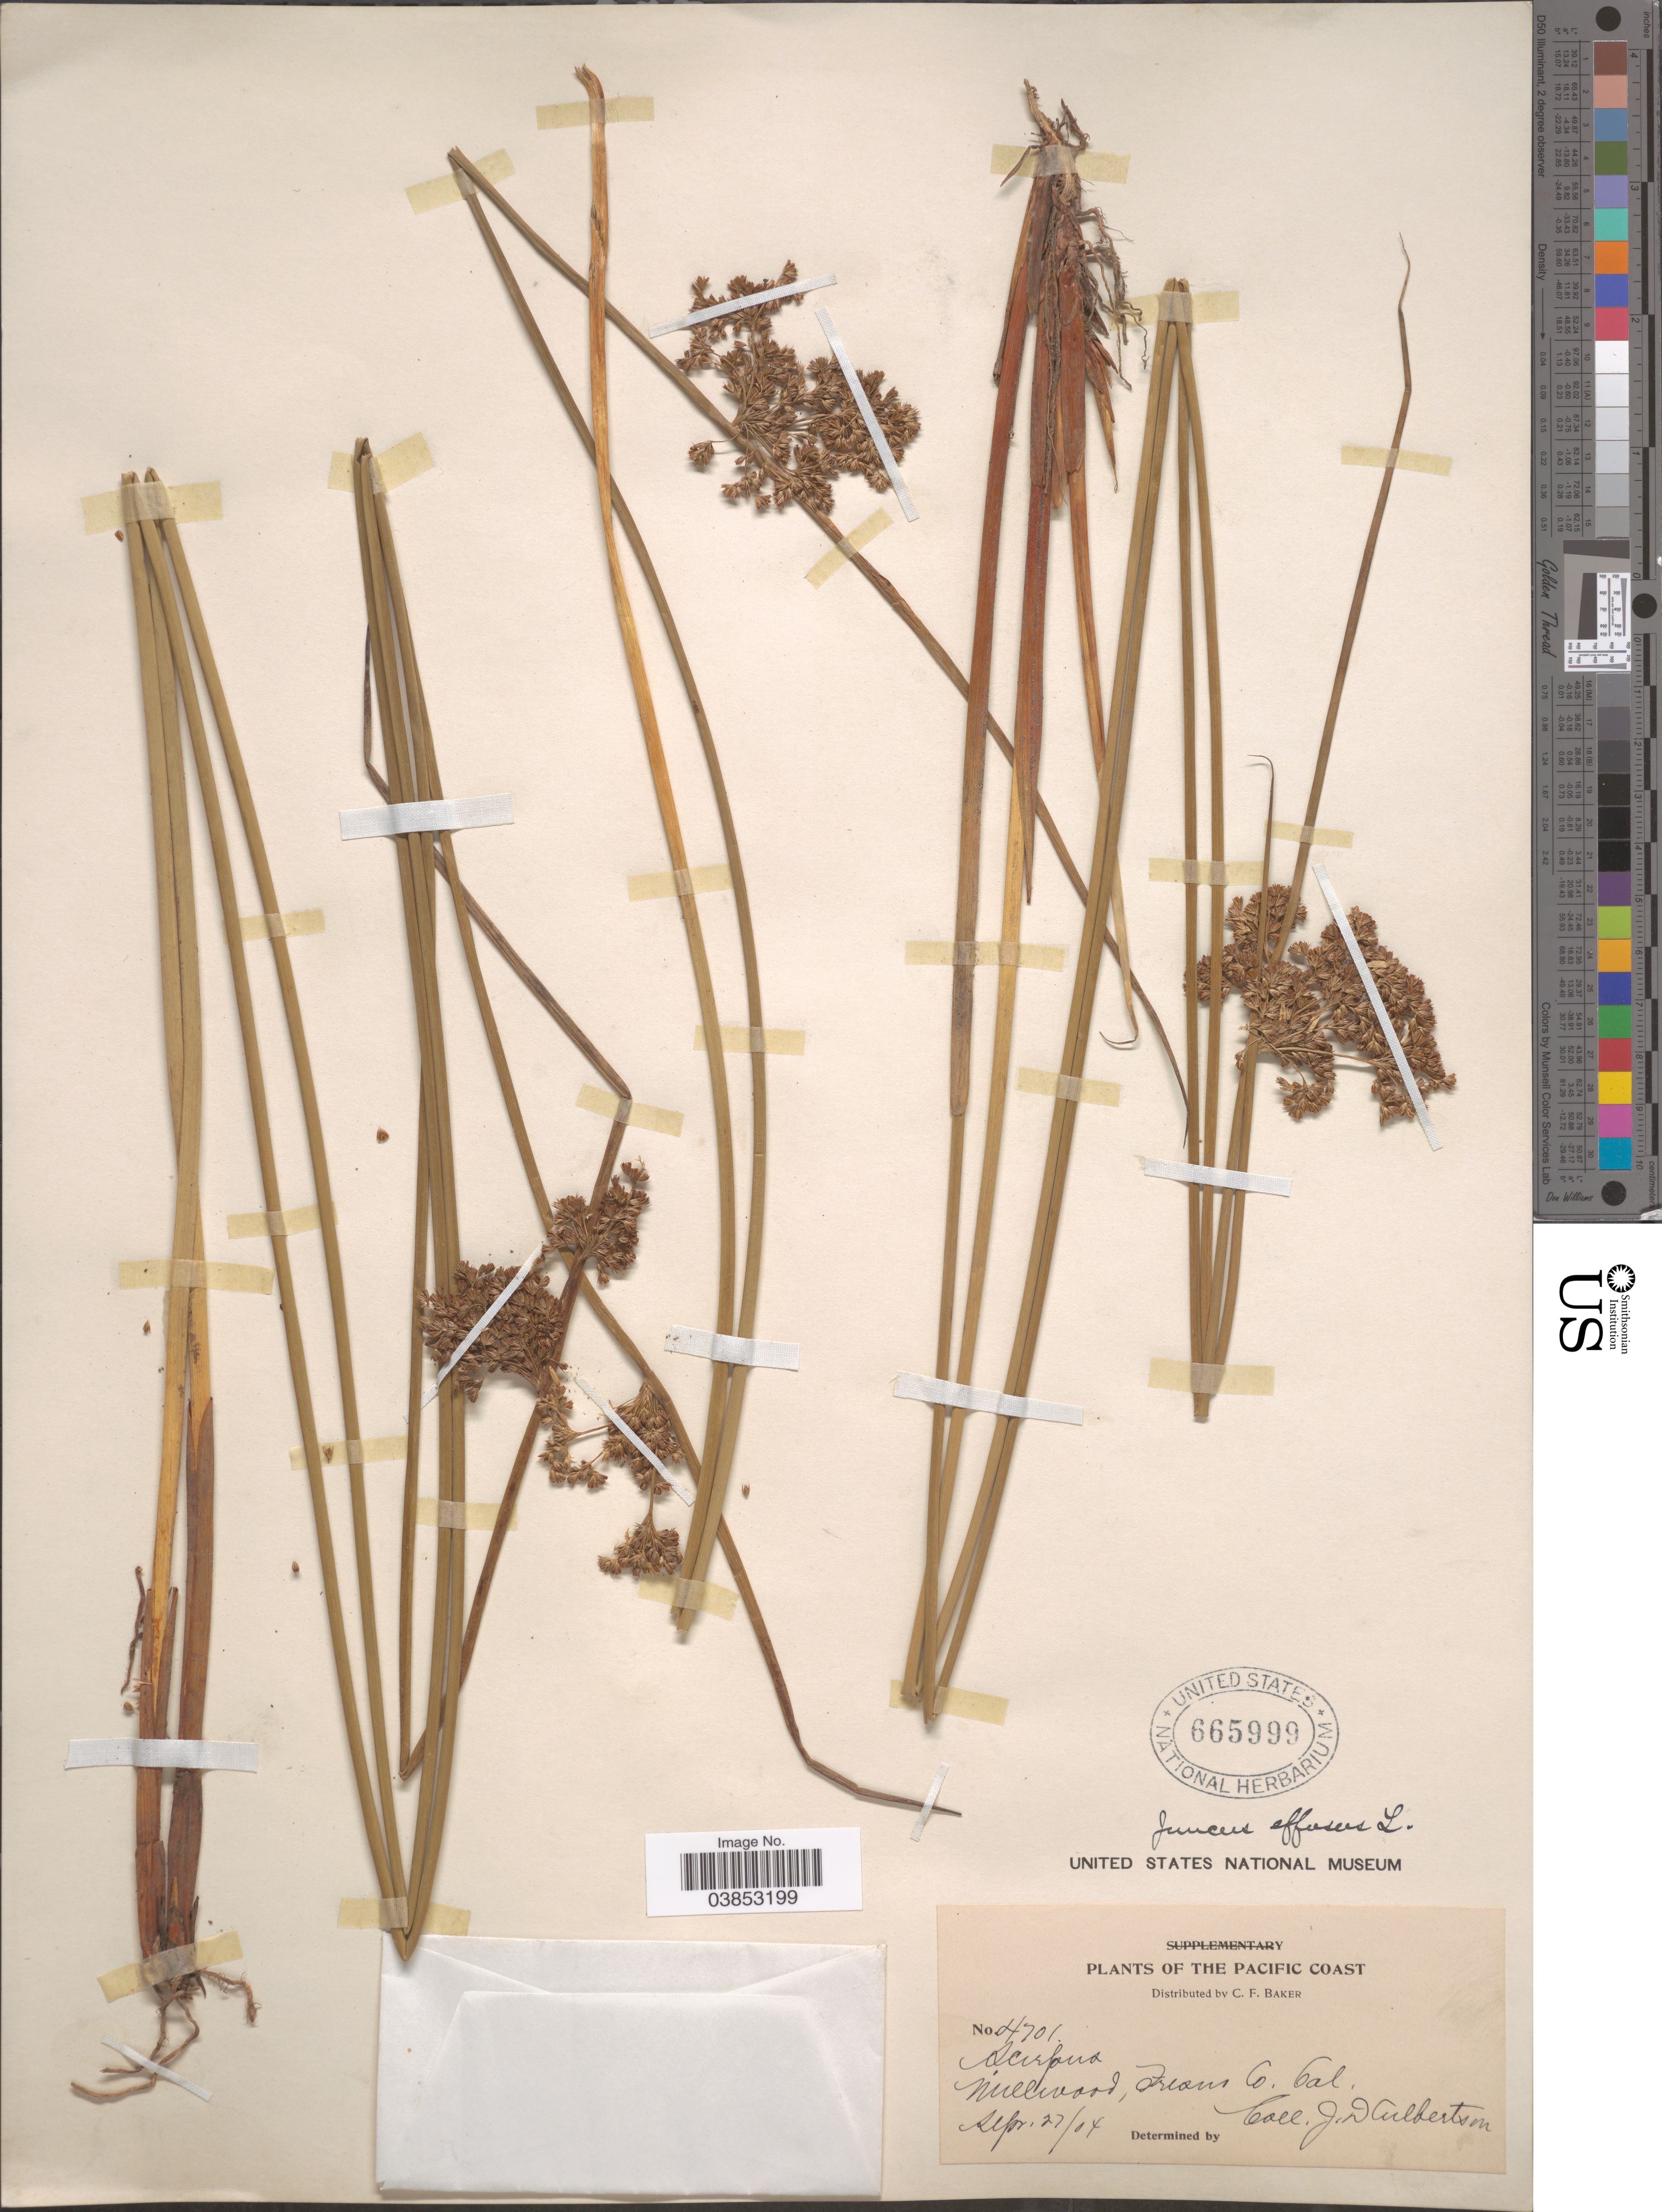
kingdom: Plantae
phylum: Tracheophyta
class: Liliopsida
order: Poales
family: Juncaceae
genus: Juncus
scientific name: Juncus effusus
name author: L.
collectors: J. Culberton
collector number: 4701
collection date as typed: Transcribed d/m/y: 27/9/4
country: United States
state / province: California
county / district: Fresno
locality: Pacific Coast. Millwood, Fresno Co.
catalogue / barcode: US 665999